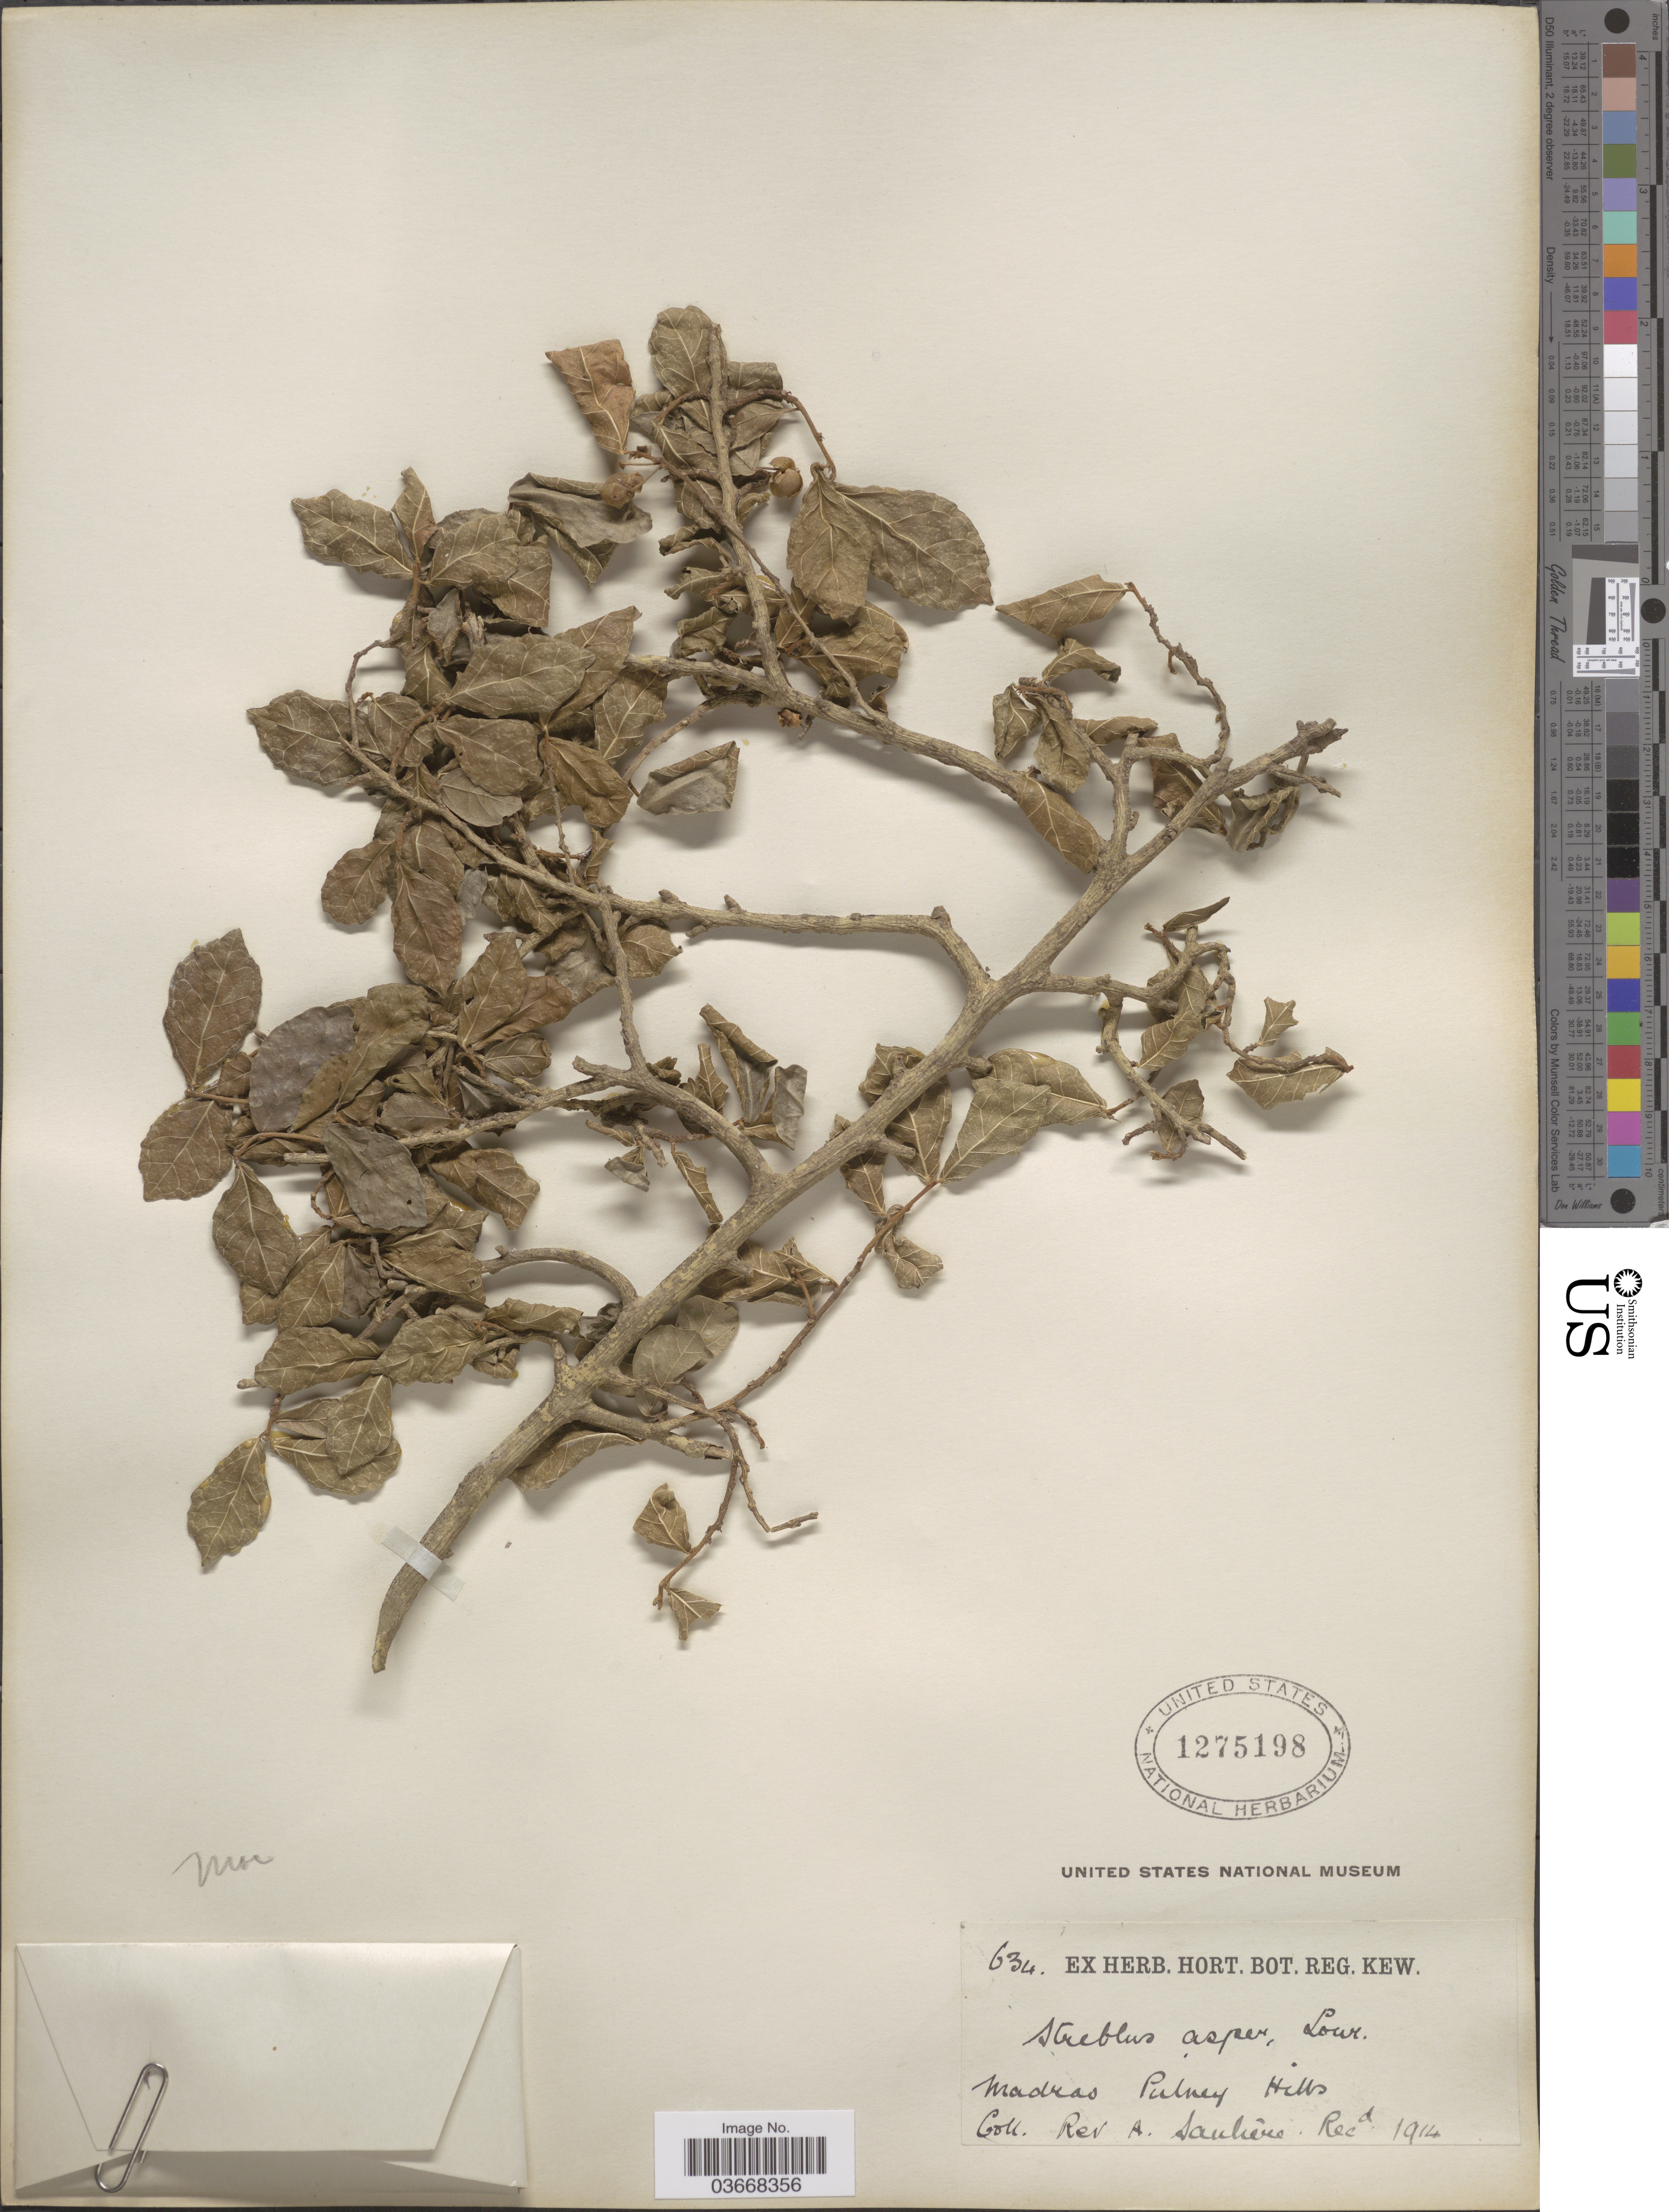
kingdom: Plantae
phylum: Tracheophyta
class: Magnoliopsida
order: Rosales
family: Moraceae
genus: Streblus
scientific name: Streblus asper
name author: Lour.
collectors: A. Sauliere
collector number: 634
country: India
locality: Madras Pulney Hills.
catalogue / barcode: US 1275198